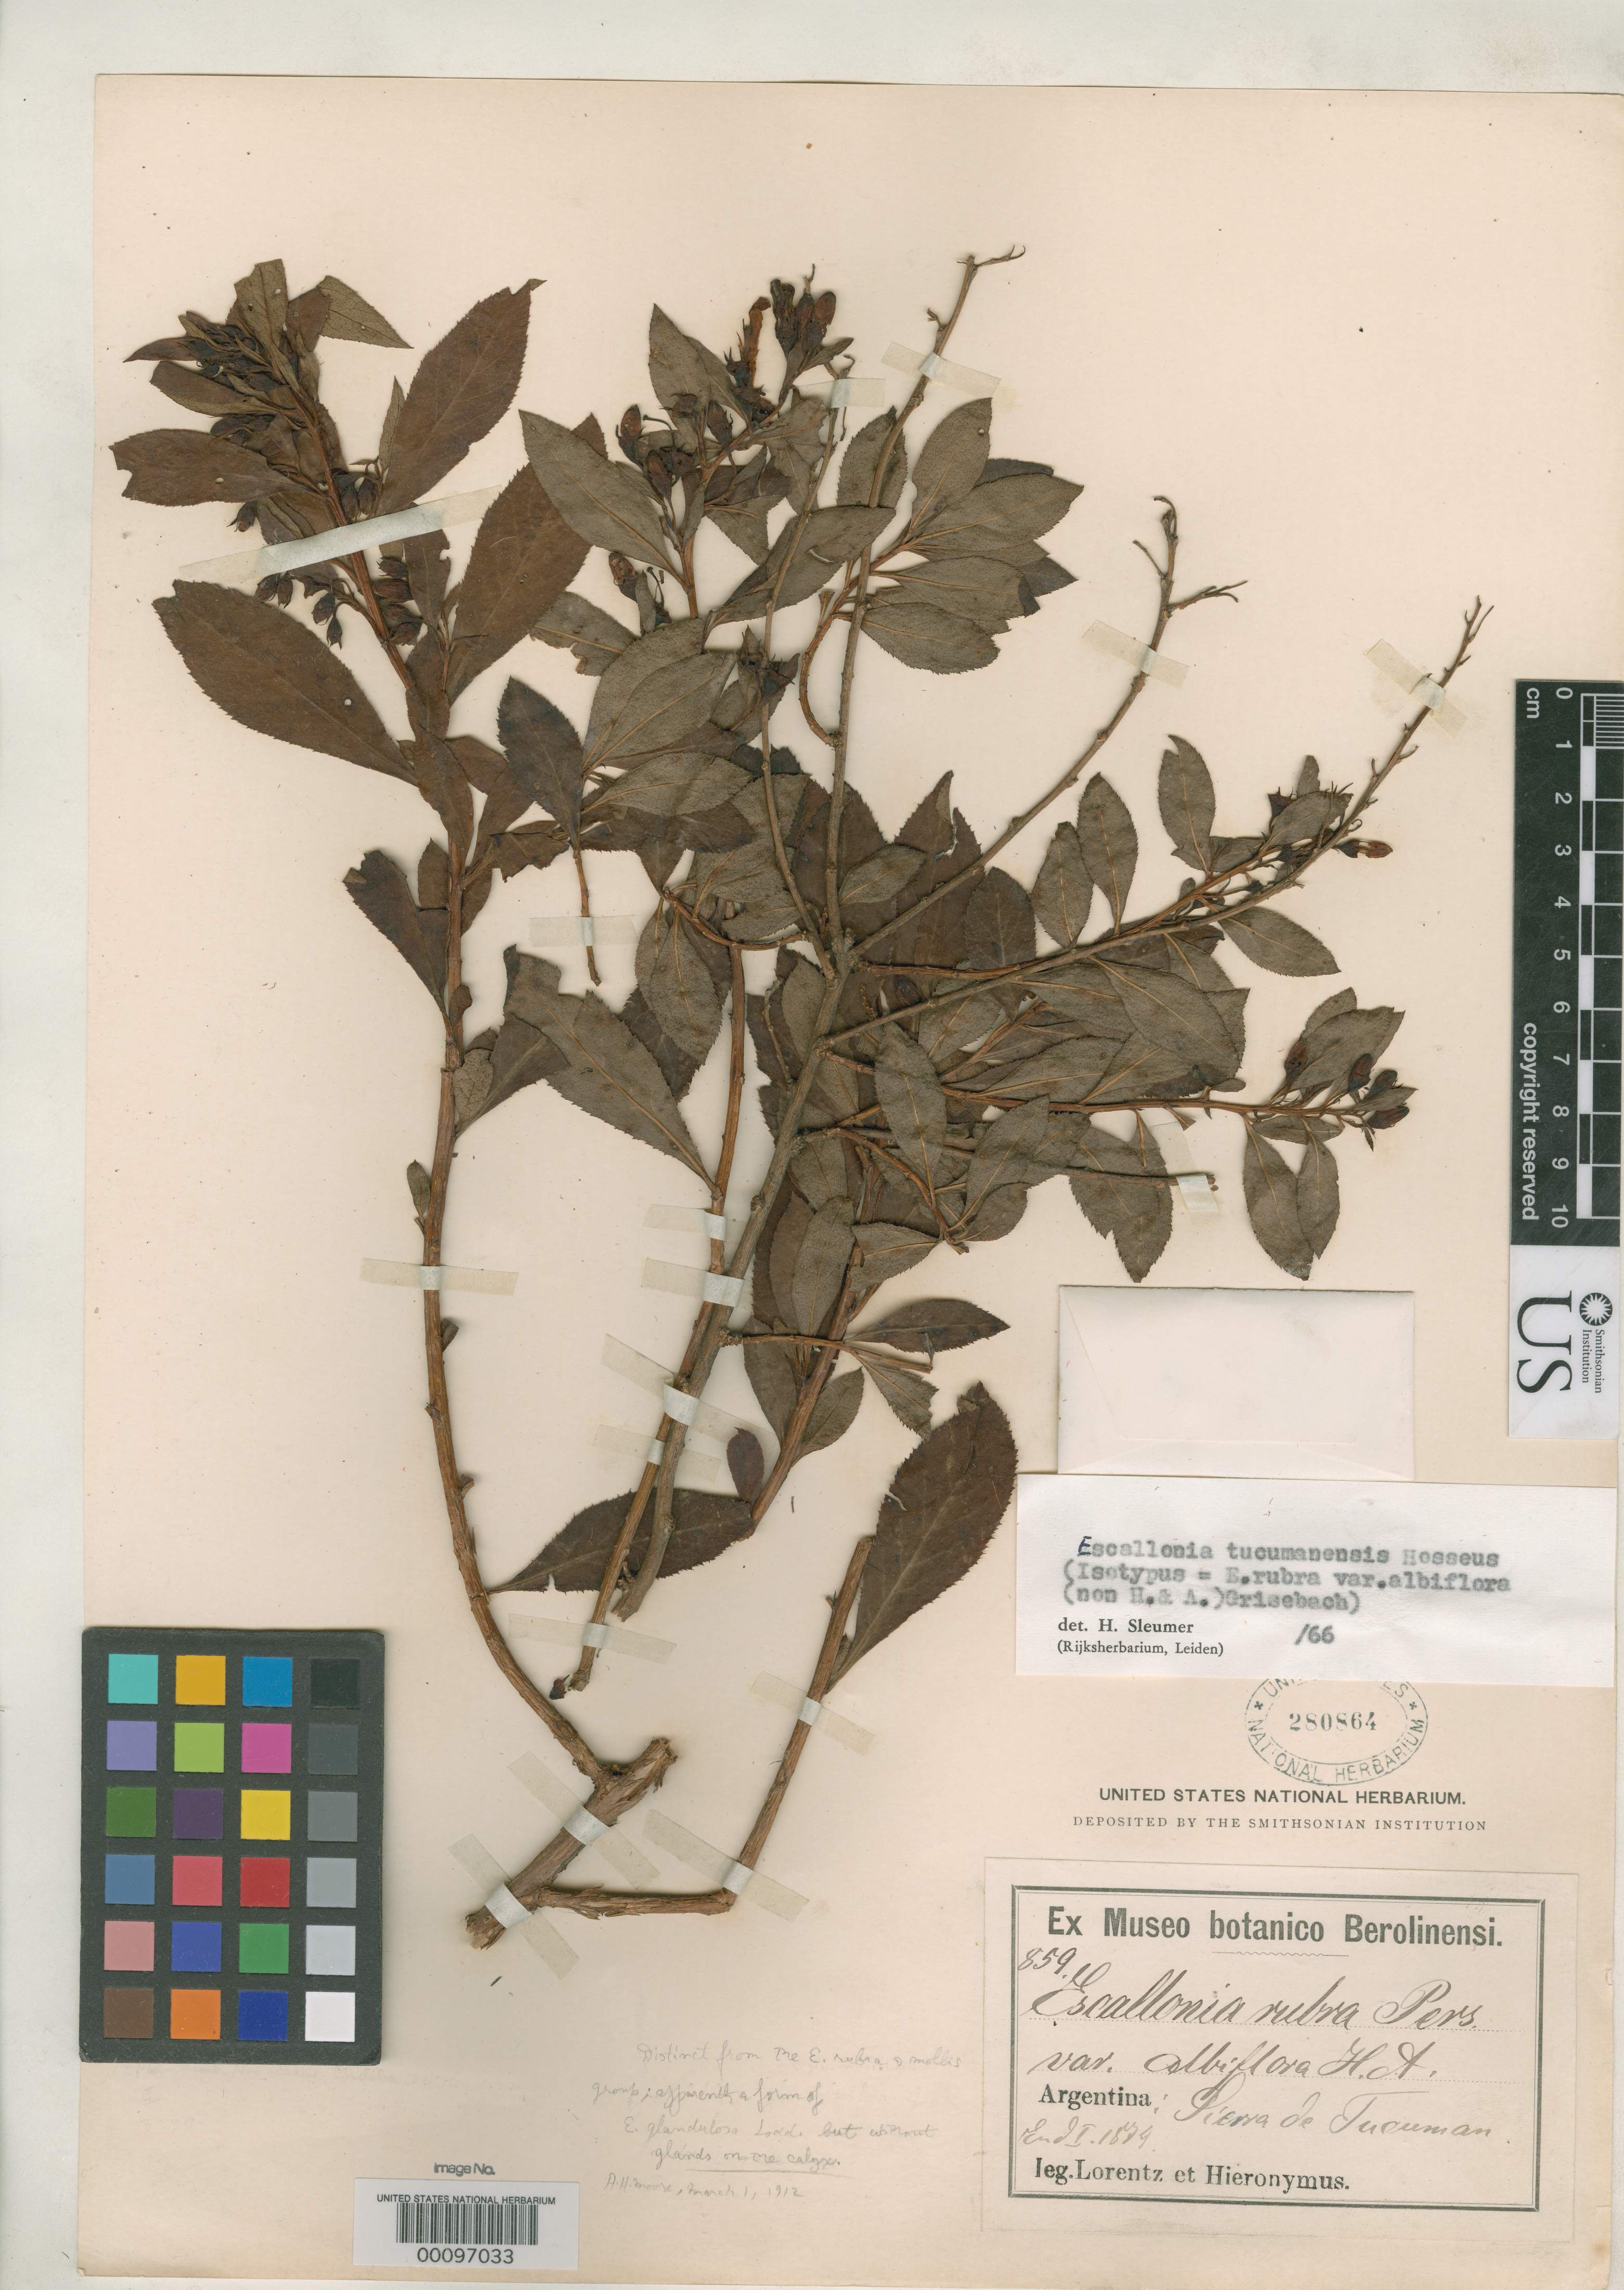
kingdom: Plantae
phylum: Tracheophyta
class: Magnoliopsida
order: Escalloniales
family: Escalloniaceae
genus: Escallonia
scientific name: Escallonia tucumanensis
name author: Hosseus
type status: Isotype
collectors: P. G. Lorentz & G. H. Hieronymus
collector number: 859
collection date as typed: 1879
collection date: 1879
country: Argentina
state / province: Tucumán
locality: Sierra de Tueuman.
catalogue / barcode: US 280864